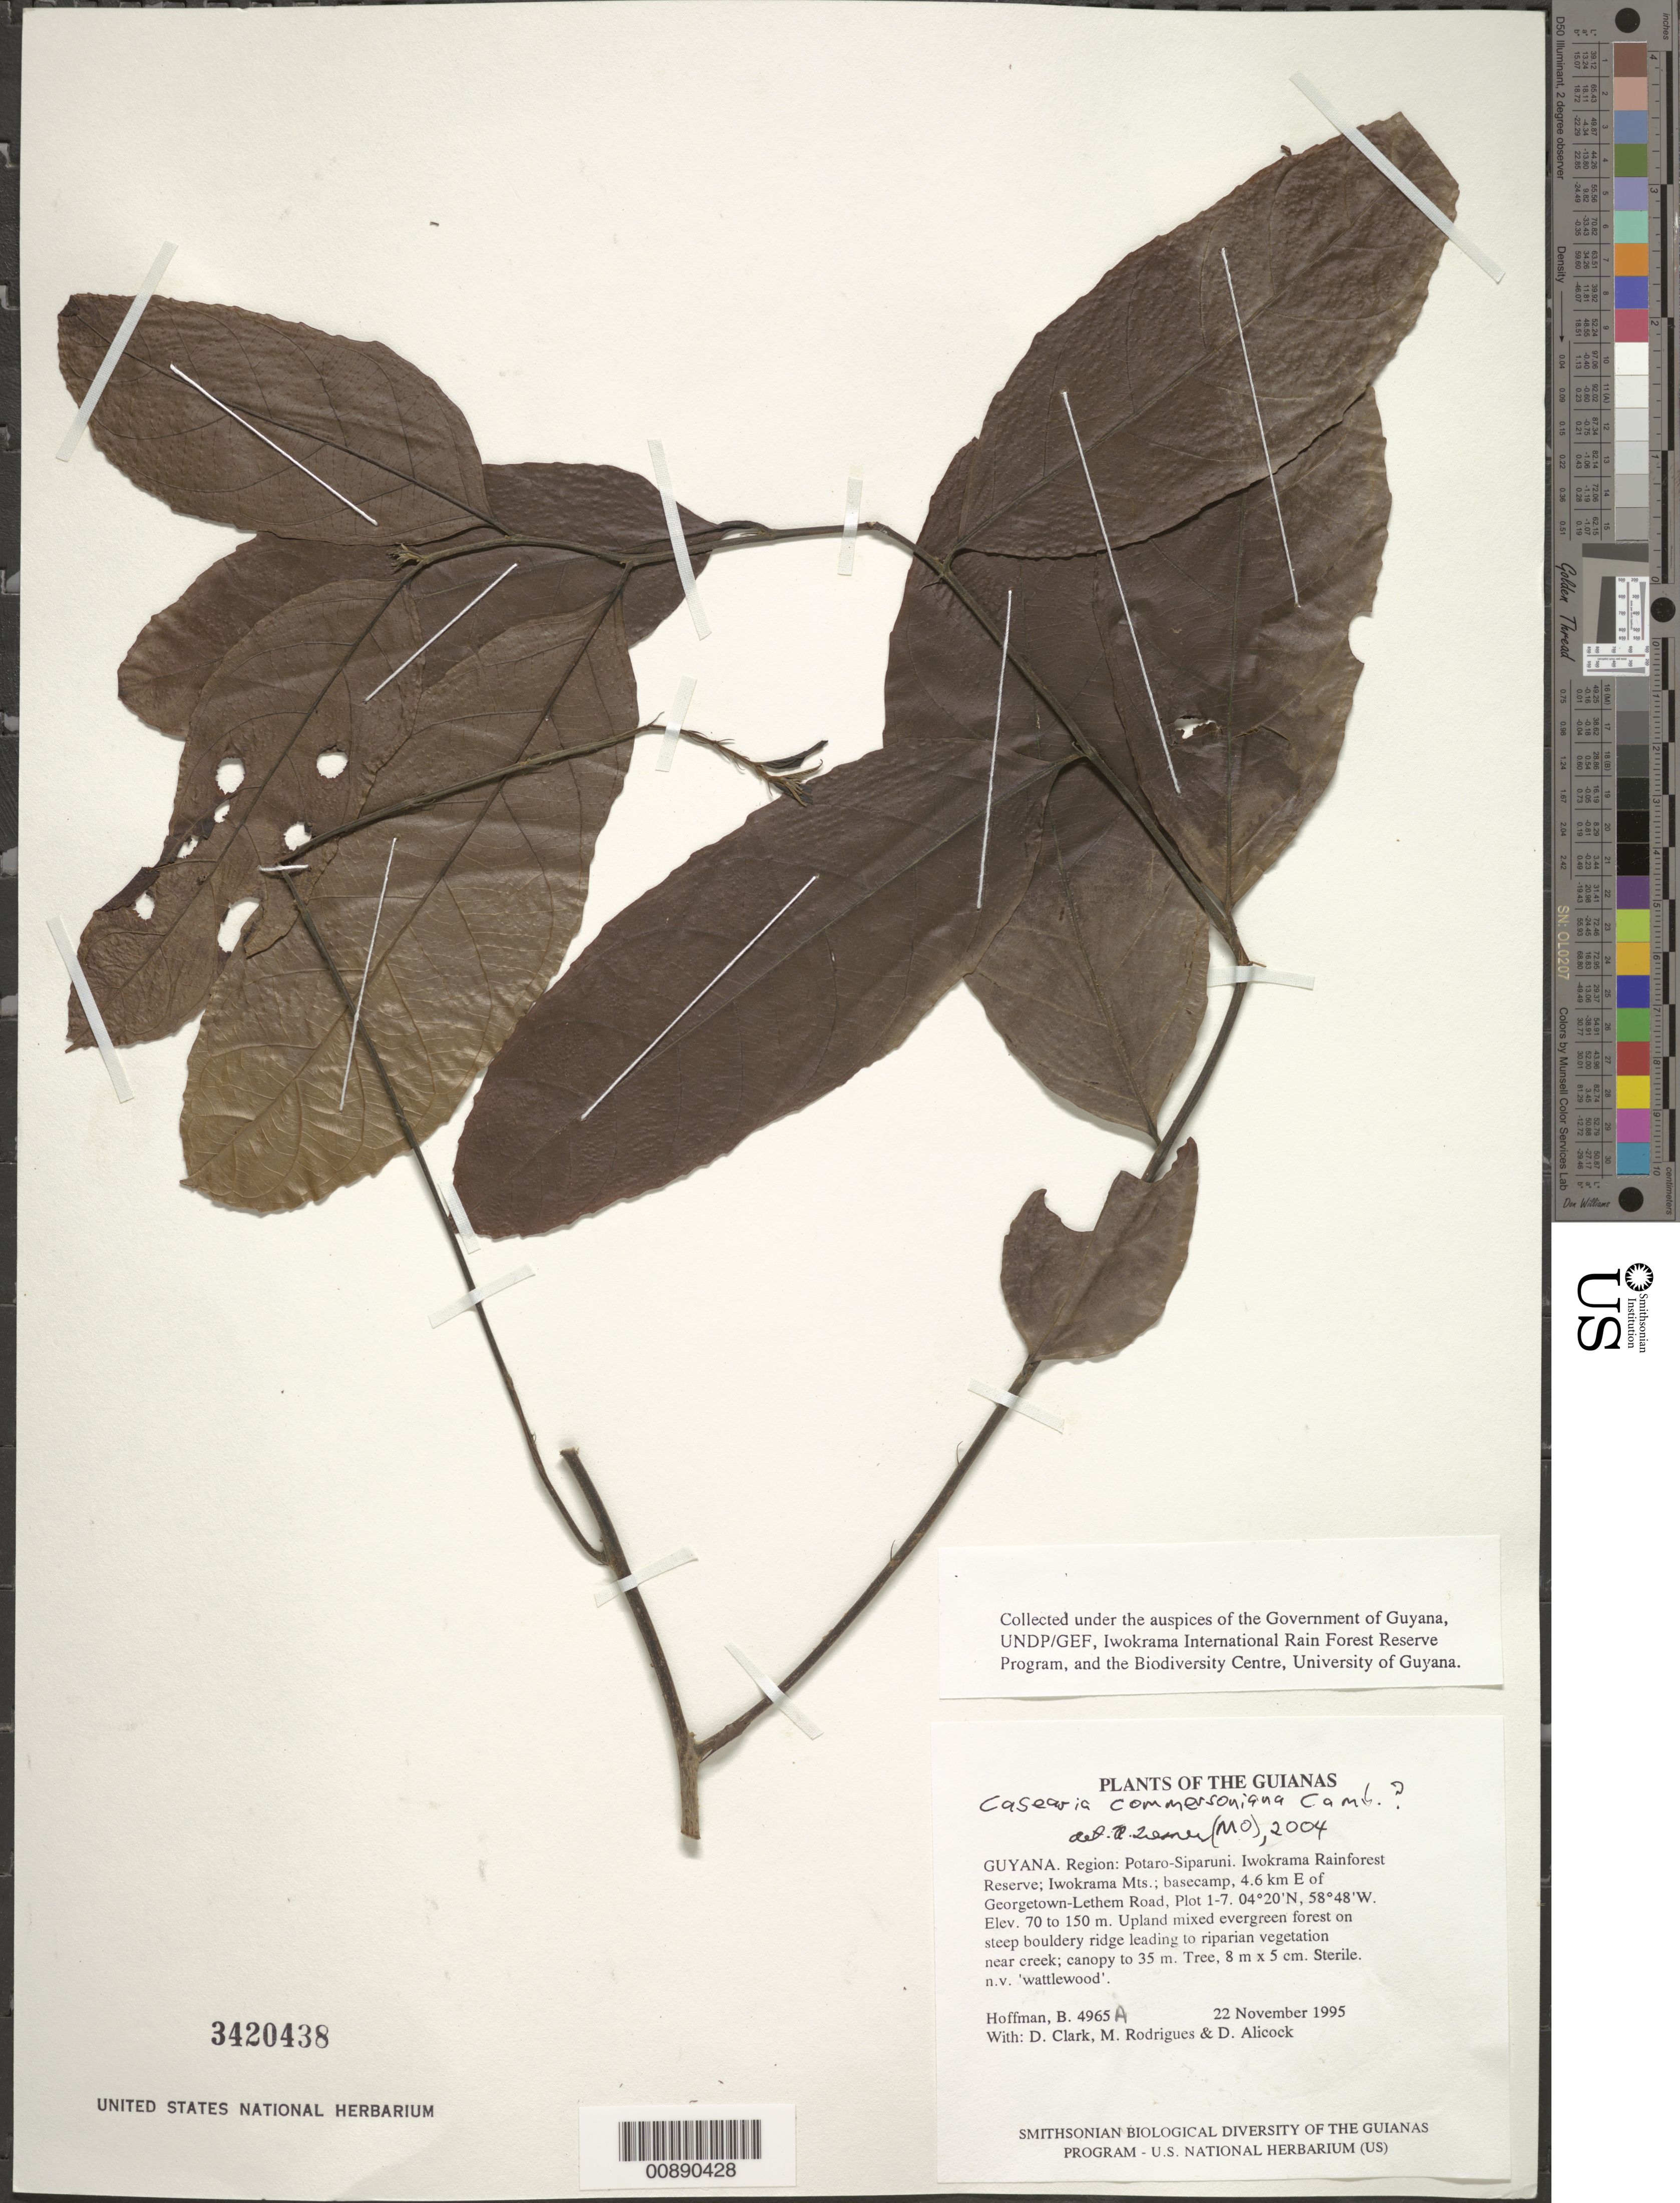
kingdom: Plantae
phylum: Tracheophyta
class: Magnoliopsida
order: Malpighiales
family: Salicaceae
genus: Piparea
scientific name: Piparea dentata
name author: Aubl.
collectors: B. Hoffman, H. D. Clarke, M. Rodrigues & D. Allicock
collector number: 4965 A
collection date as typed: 22 November 1995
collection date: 1995-11-22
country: Guyana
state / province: Potaro-Siparuni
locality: Iwokrama Rainforest Reserve; Iwokrama Mts.; basecamp at end of 4.6 km cut line E of Georgetown-Lethem Road, Iwokrama Plot 1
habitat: Upland mixed evergreen forest on steep bouldery ridge leading to riparian vegetation near creek; canopy to 35 m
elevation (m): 70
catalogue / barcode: US 3420438